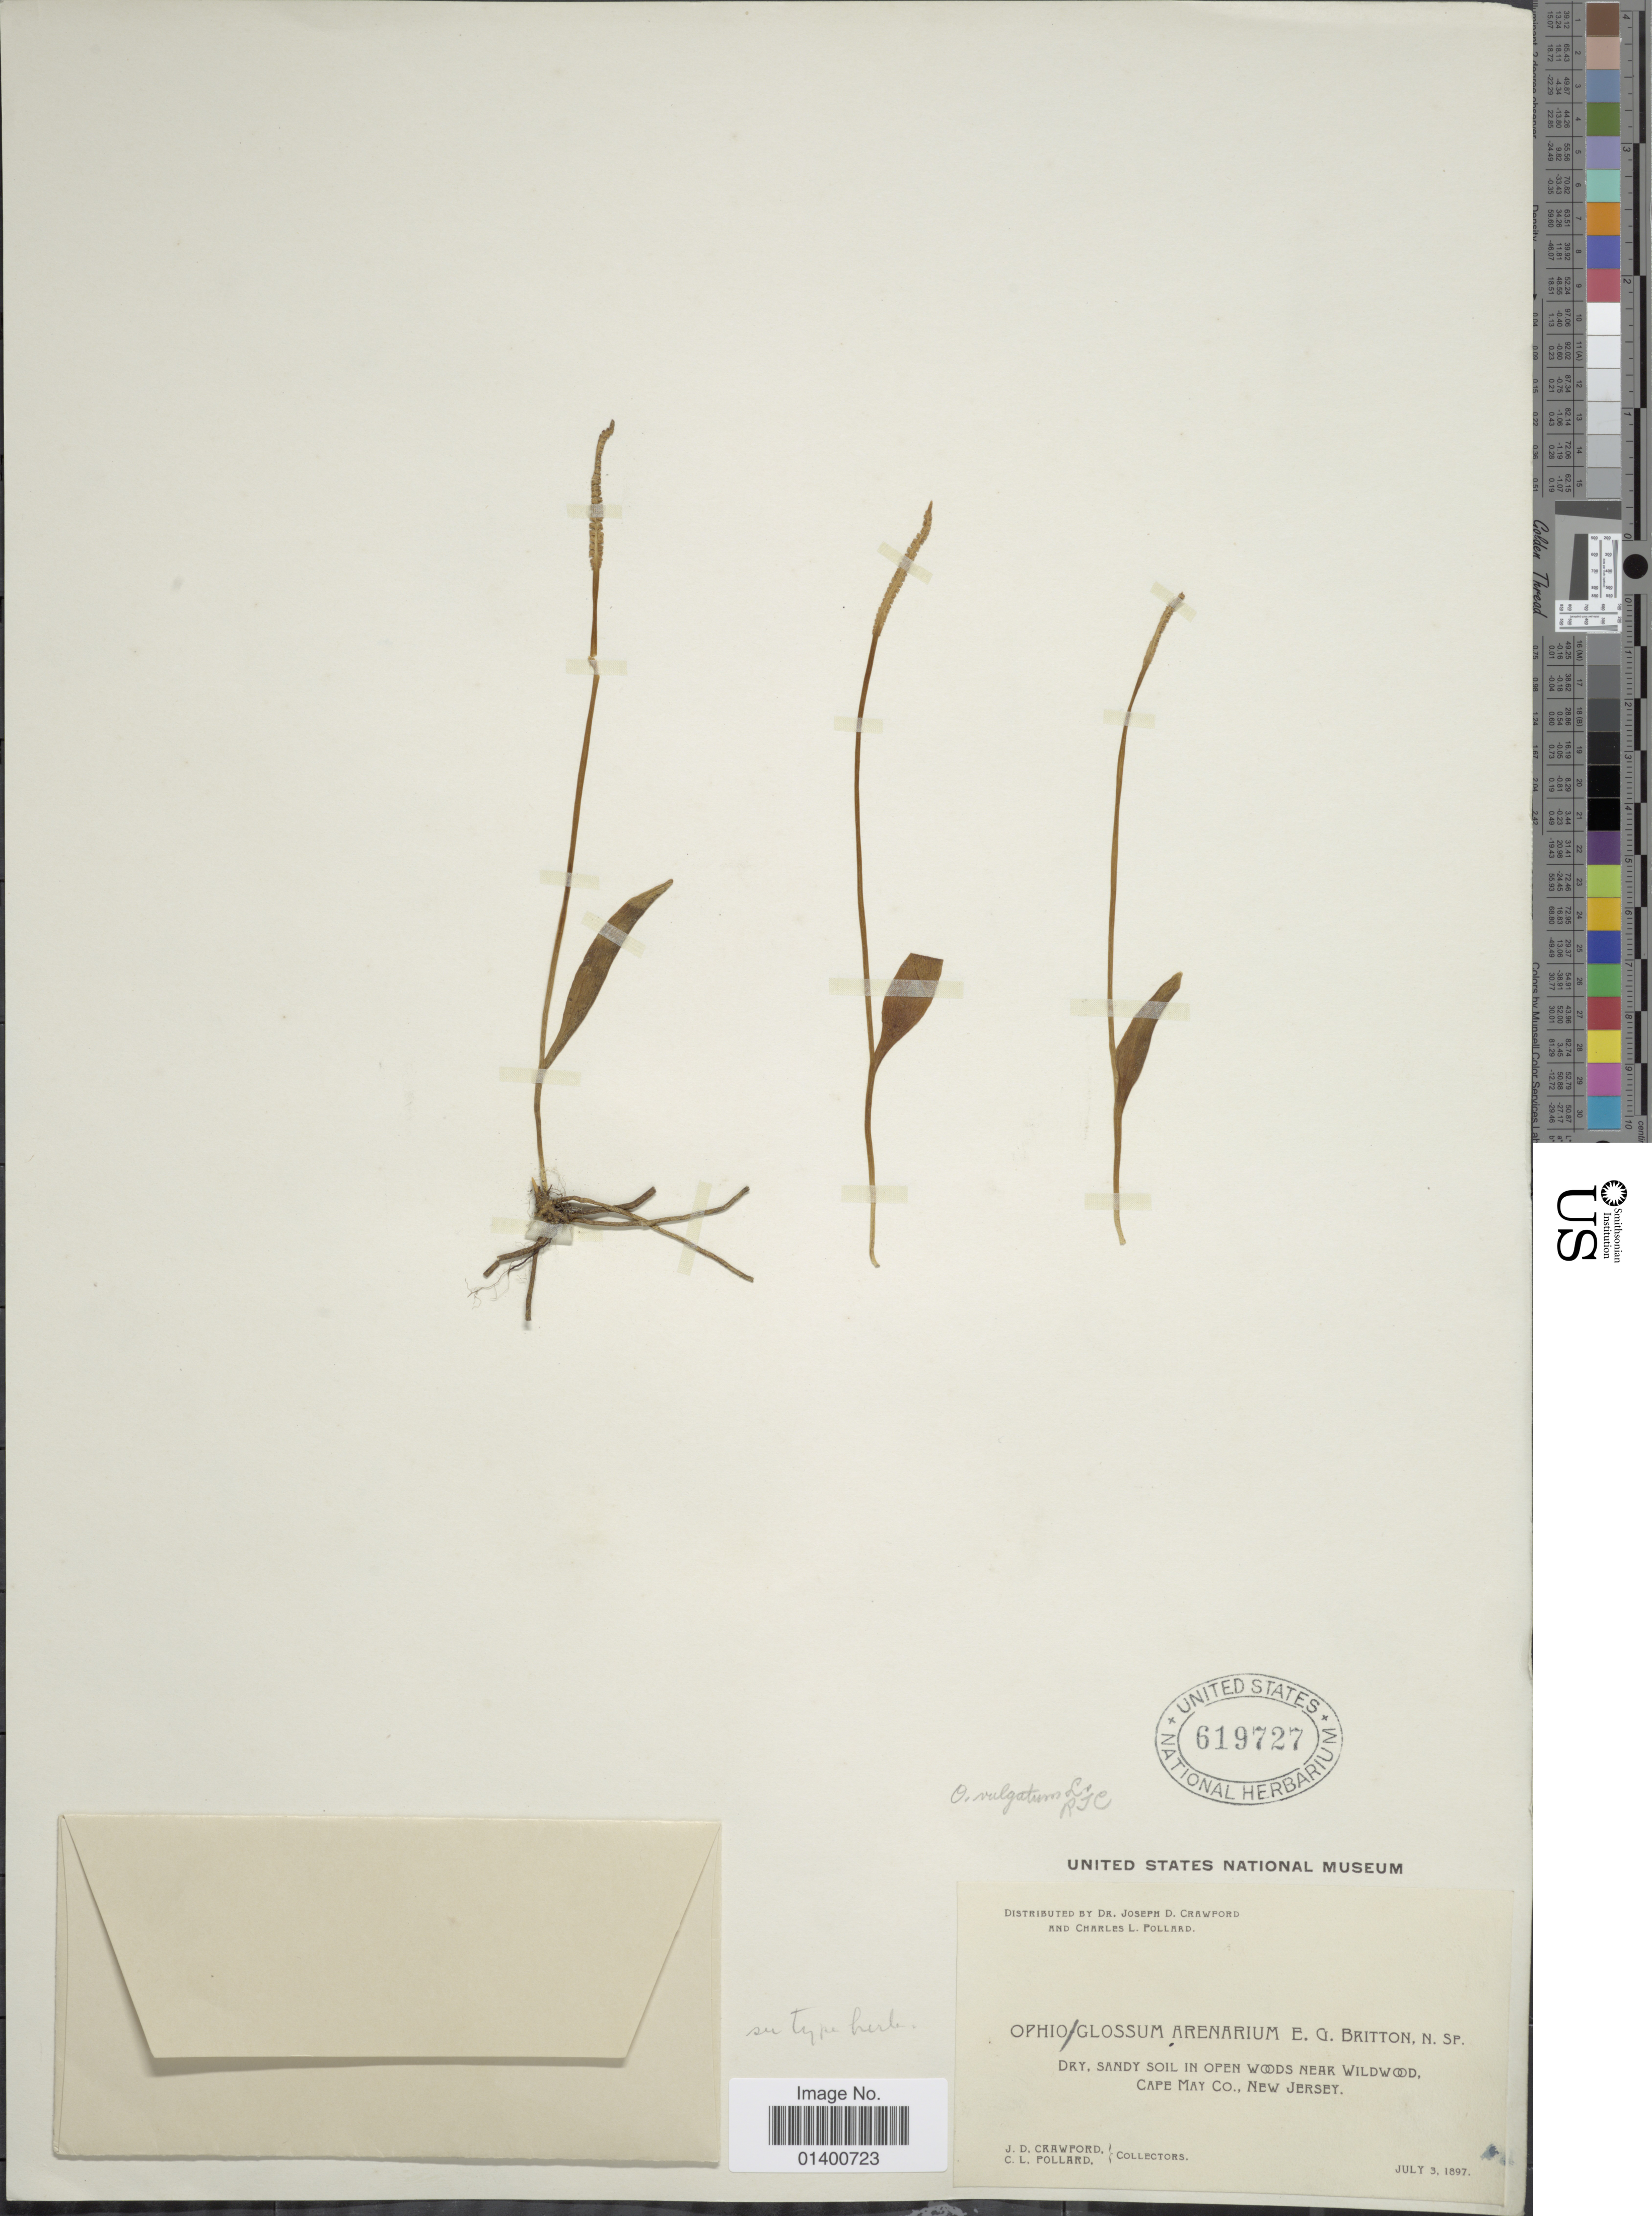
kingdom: Plantae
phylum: Tracheophyta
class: Polypodiopsida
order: Ophioglossales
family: Ophioglossaceae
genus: Ophioglossum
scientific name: Ophioglossum vulgatum var. pseudopodum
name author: (S.F. Blake) Farw.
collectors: J. Crawford & C. L. Pollard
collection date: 1897-07-03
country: United States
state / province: New Jersey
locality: Cape May Co.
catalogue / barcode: US 619727